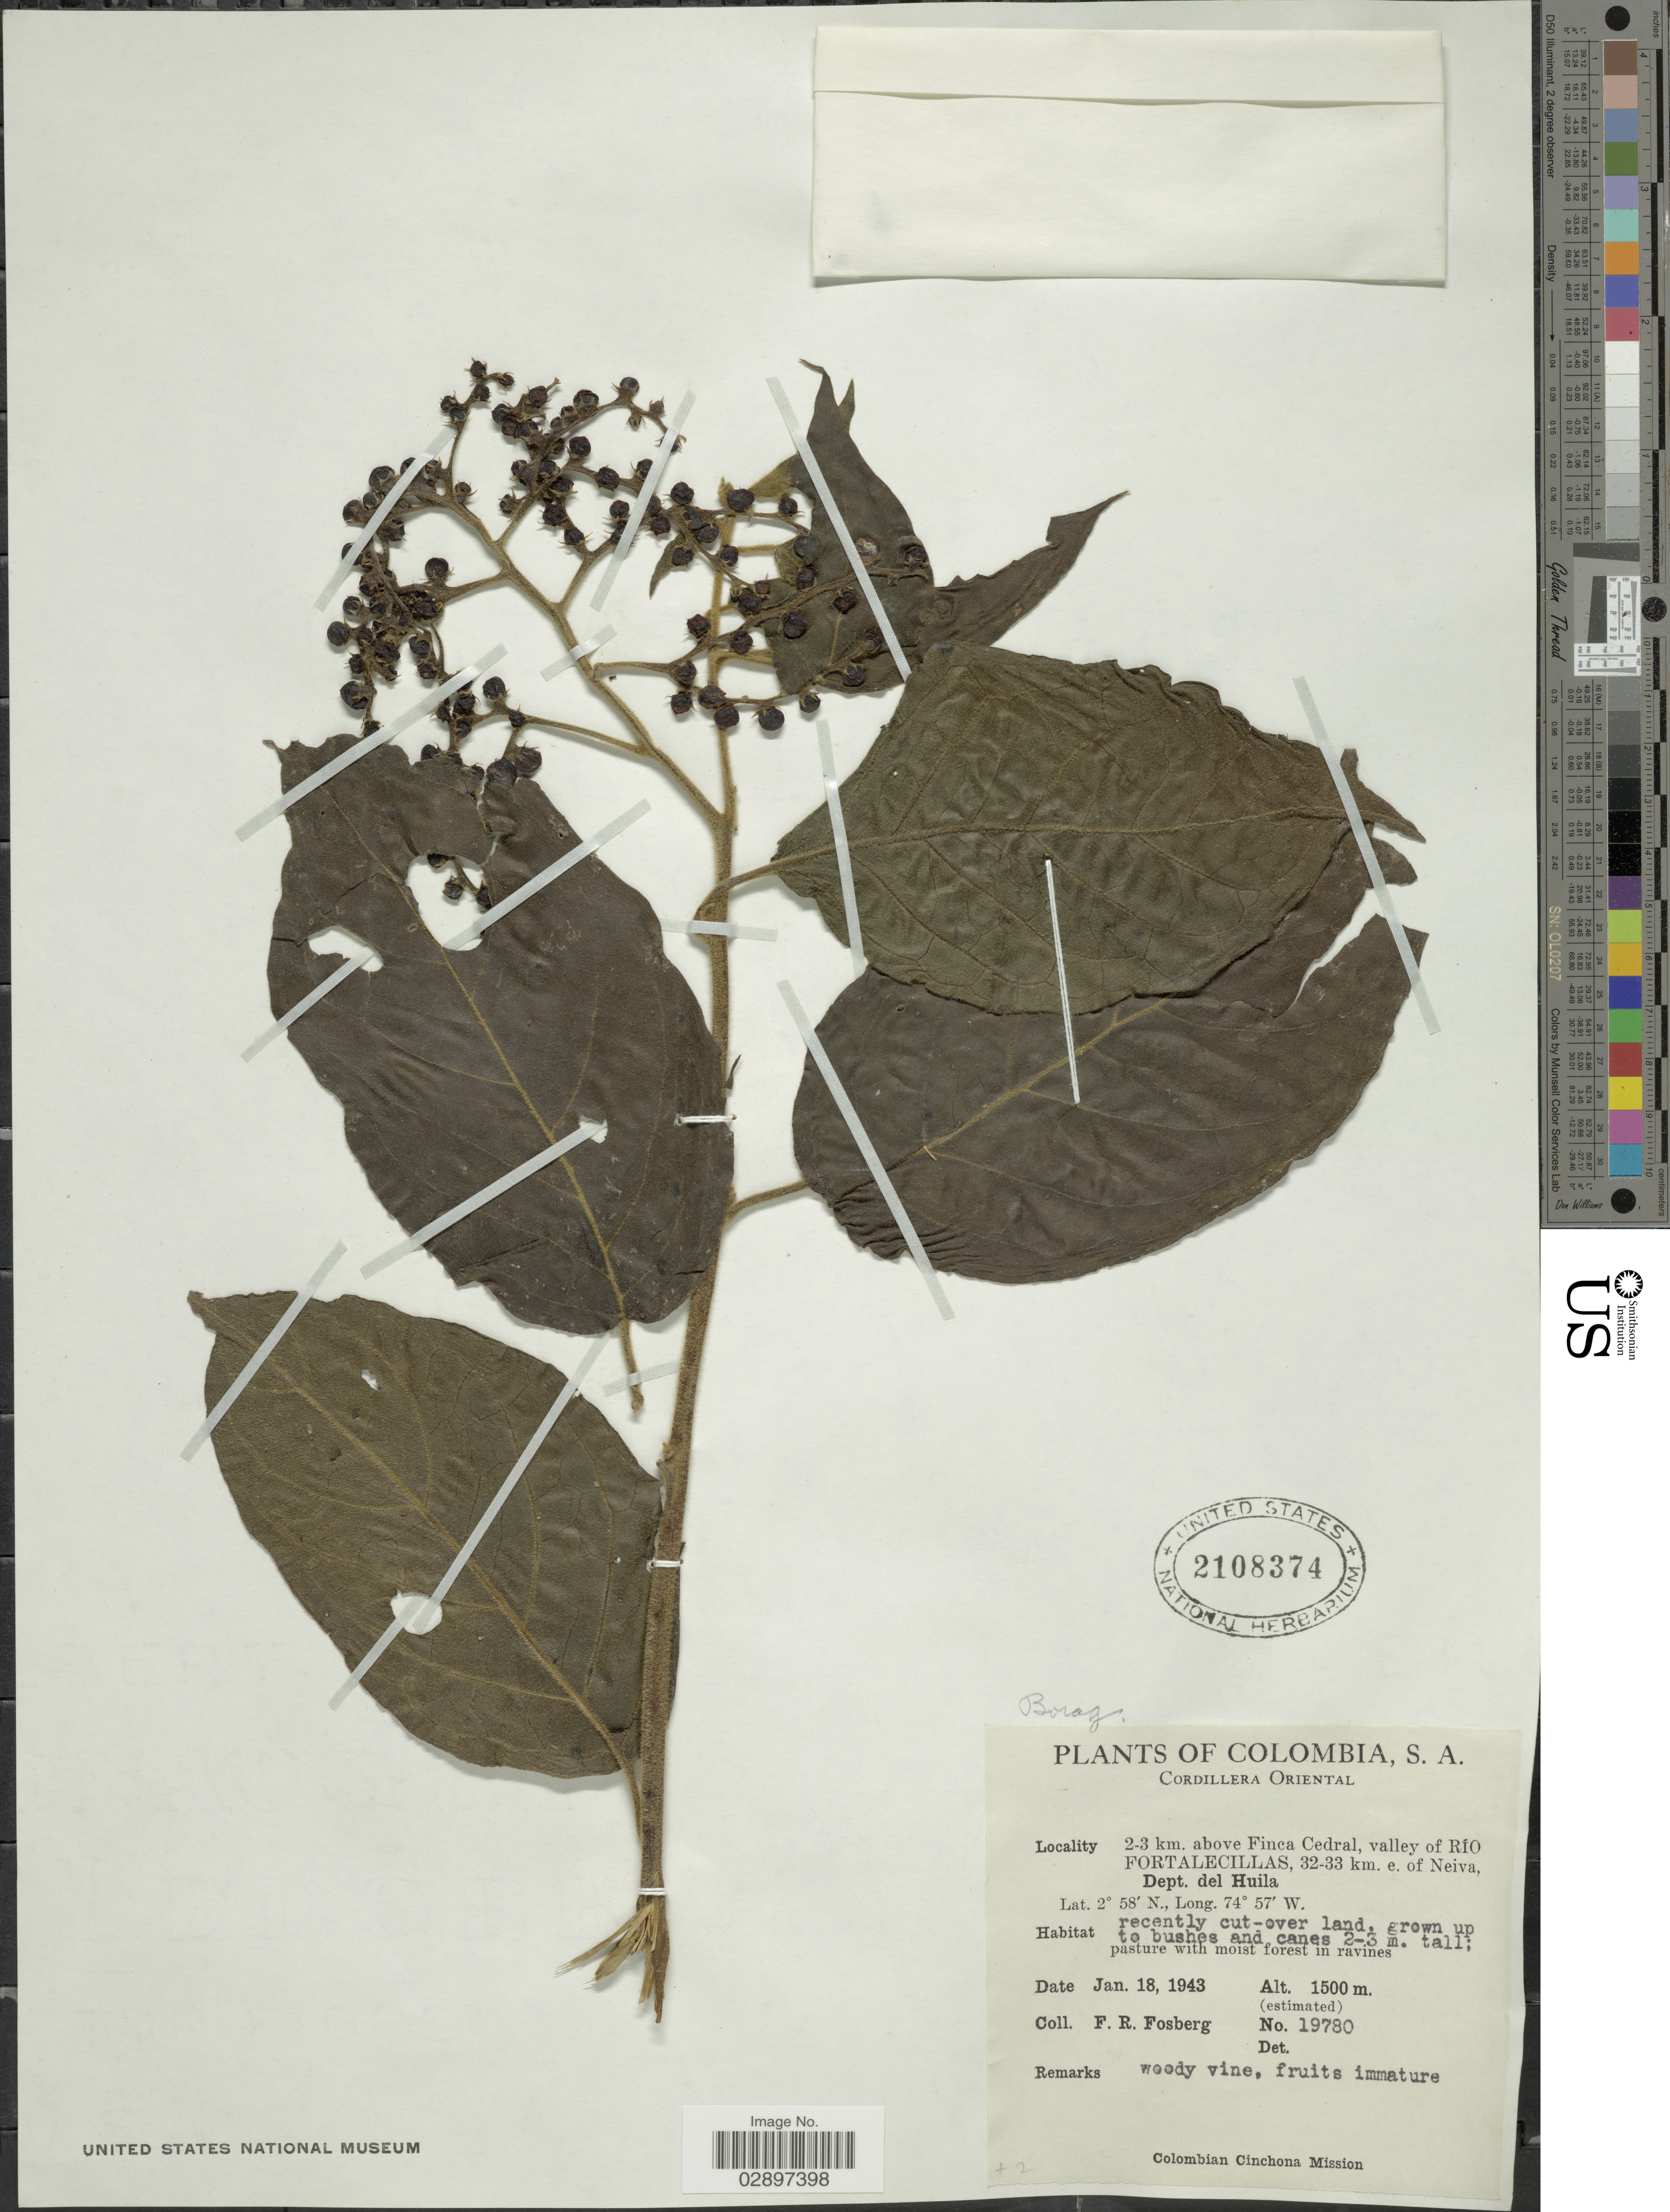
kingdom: Plantae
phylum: Tracheophyta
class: Magnoliopsida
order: Boraginales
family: Heliotropiaceae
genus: Tournefortia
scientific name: Tournefortia polystachya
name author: Ruiz & Pav.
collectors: F. R. Fosberg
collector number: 19780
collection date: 1943-01-18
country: Colombia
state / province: Huila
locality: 2-3 km above Finca Cedral, valley of Rio Fortalecillas, 32-33 km. e. of Neiva, Dept. del Huila. Cordillera Oriental.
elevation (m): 1500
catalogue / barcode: US 2108374